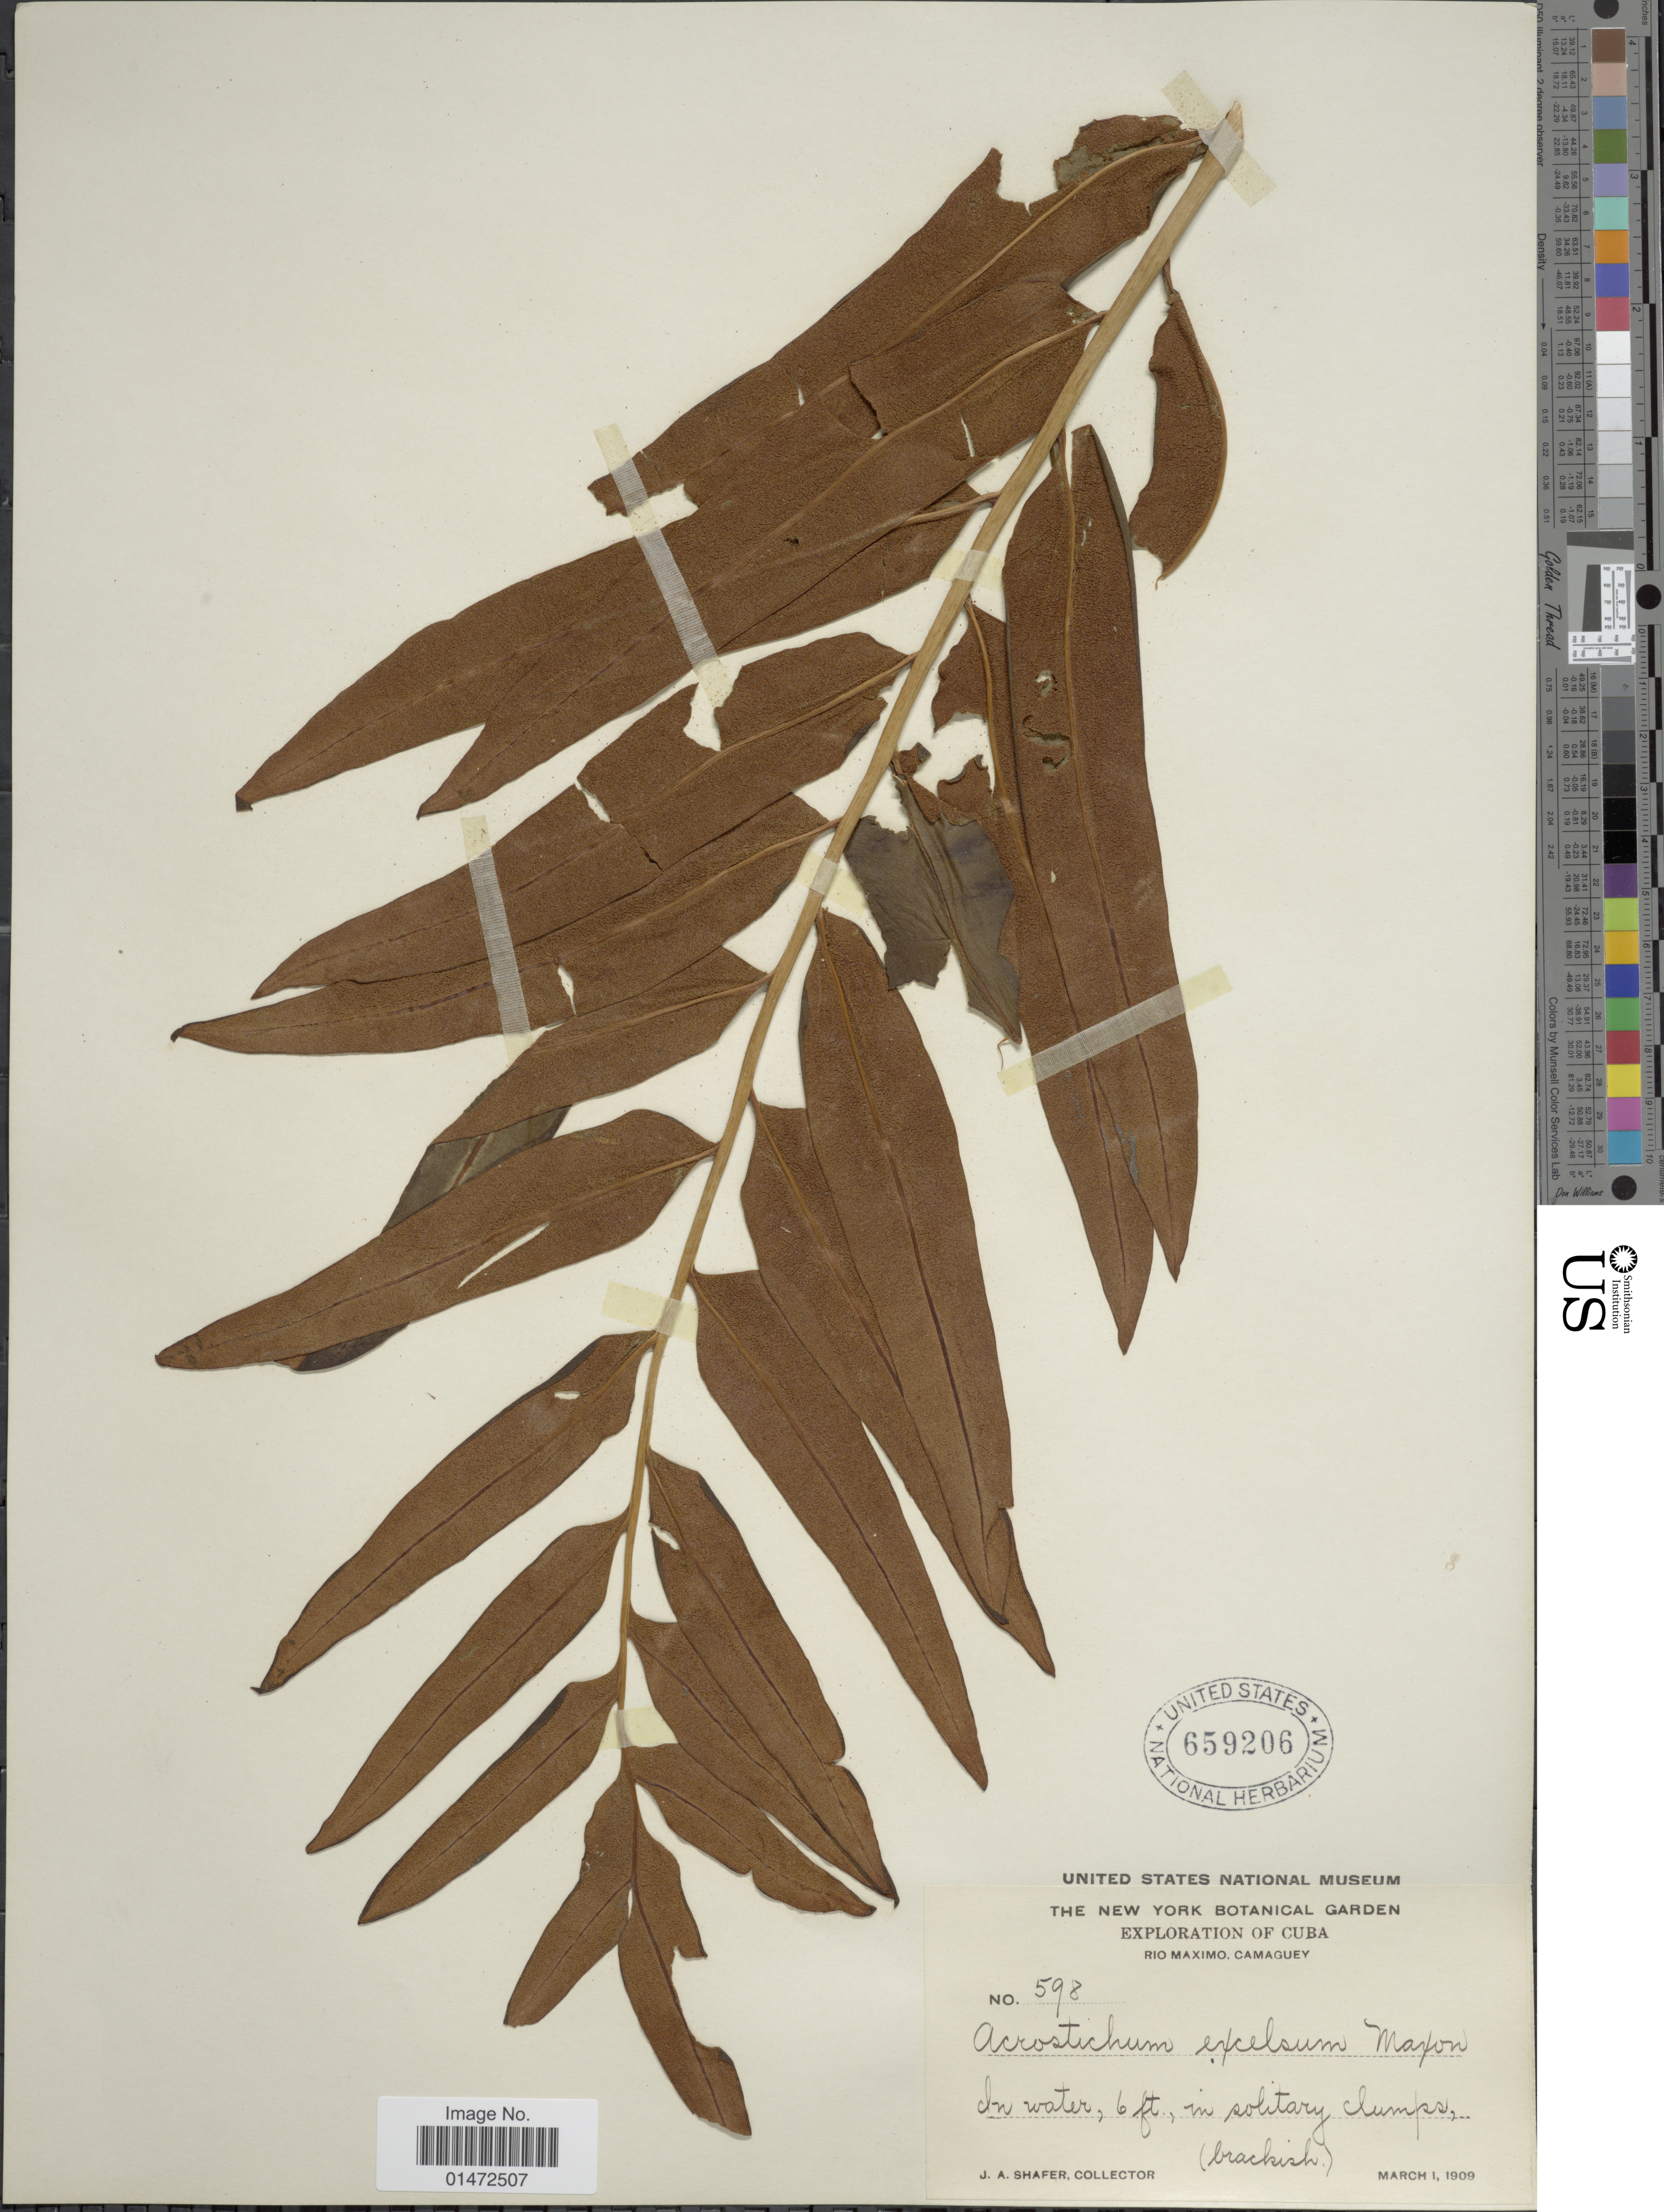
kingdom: Plantae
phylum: Tracheophyta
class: Polypodiopsida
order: Polypodiales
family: Pteridaceae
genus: Acrostichum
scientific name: Acrostichum danaeifolium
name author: Langsd. & Fisch.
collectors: J. A. Shafer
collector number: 598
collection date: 1909-03-01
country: Cuba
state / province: Camagüey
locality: Rio Maximo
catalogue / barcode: US 659206